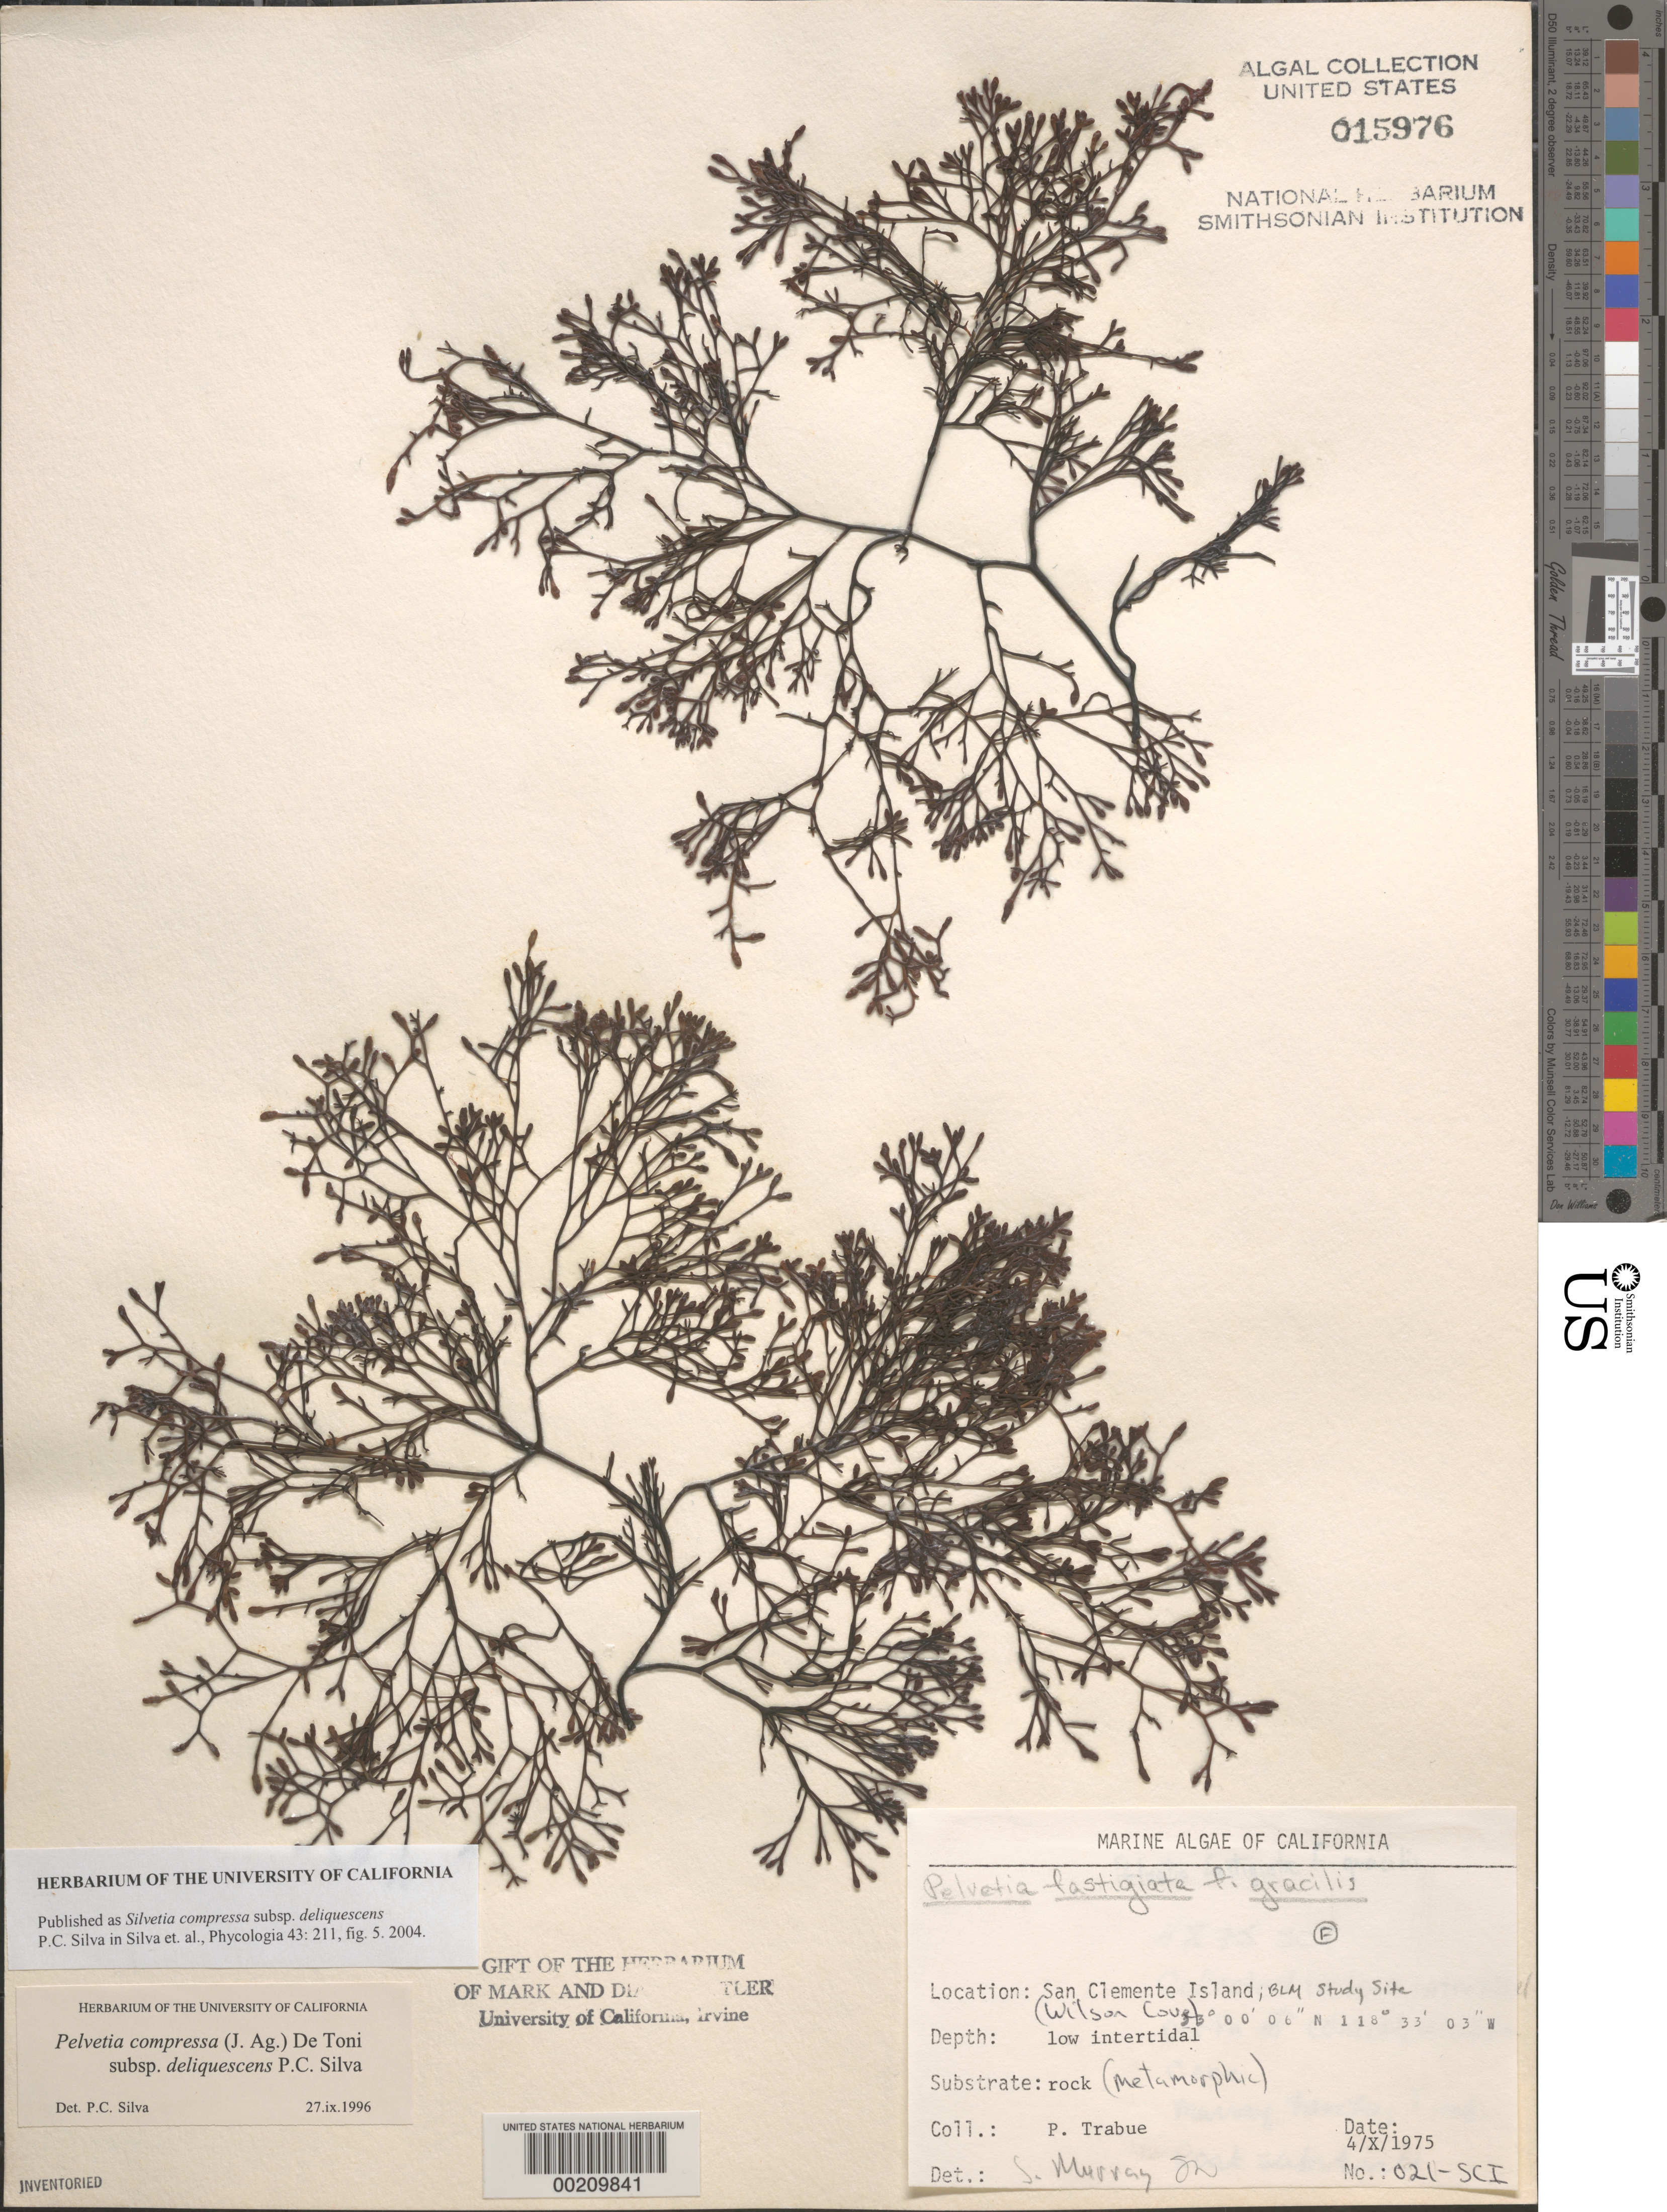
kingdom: Chromista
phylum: Ochrophyta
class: Phaeophyceae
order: Fucales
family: Fucaceae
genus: Silvetia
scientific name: Silvetia compressa subsp. deliquescens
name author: P.C. Silva in P.C. Silva et al.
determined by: Silva, P. C.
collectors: P. J. Trabue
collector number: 021-SCI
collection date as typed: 04 Oct 1975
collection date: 1975-10-04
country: United States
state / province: California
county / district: Los Angeles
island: San Clemente Island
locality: Wilson Cove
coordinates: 33 00'06"N, 118 33'03"W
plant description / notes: BLM-SOCALBIGHT Rocky Intertidal Survey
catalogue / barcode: US 15976